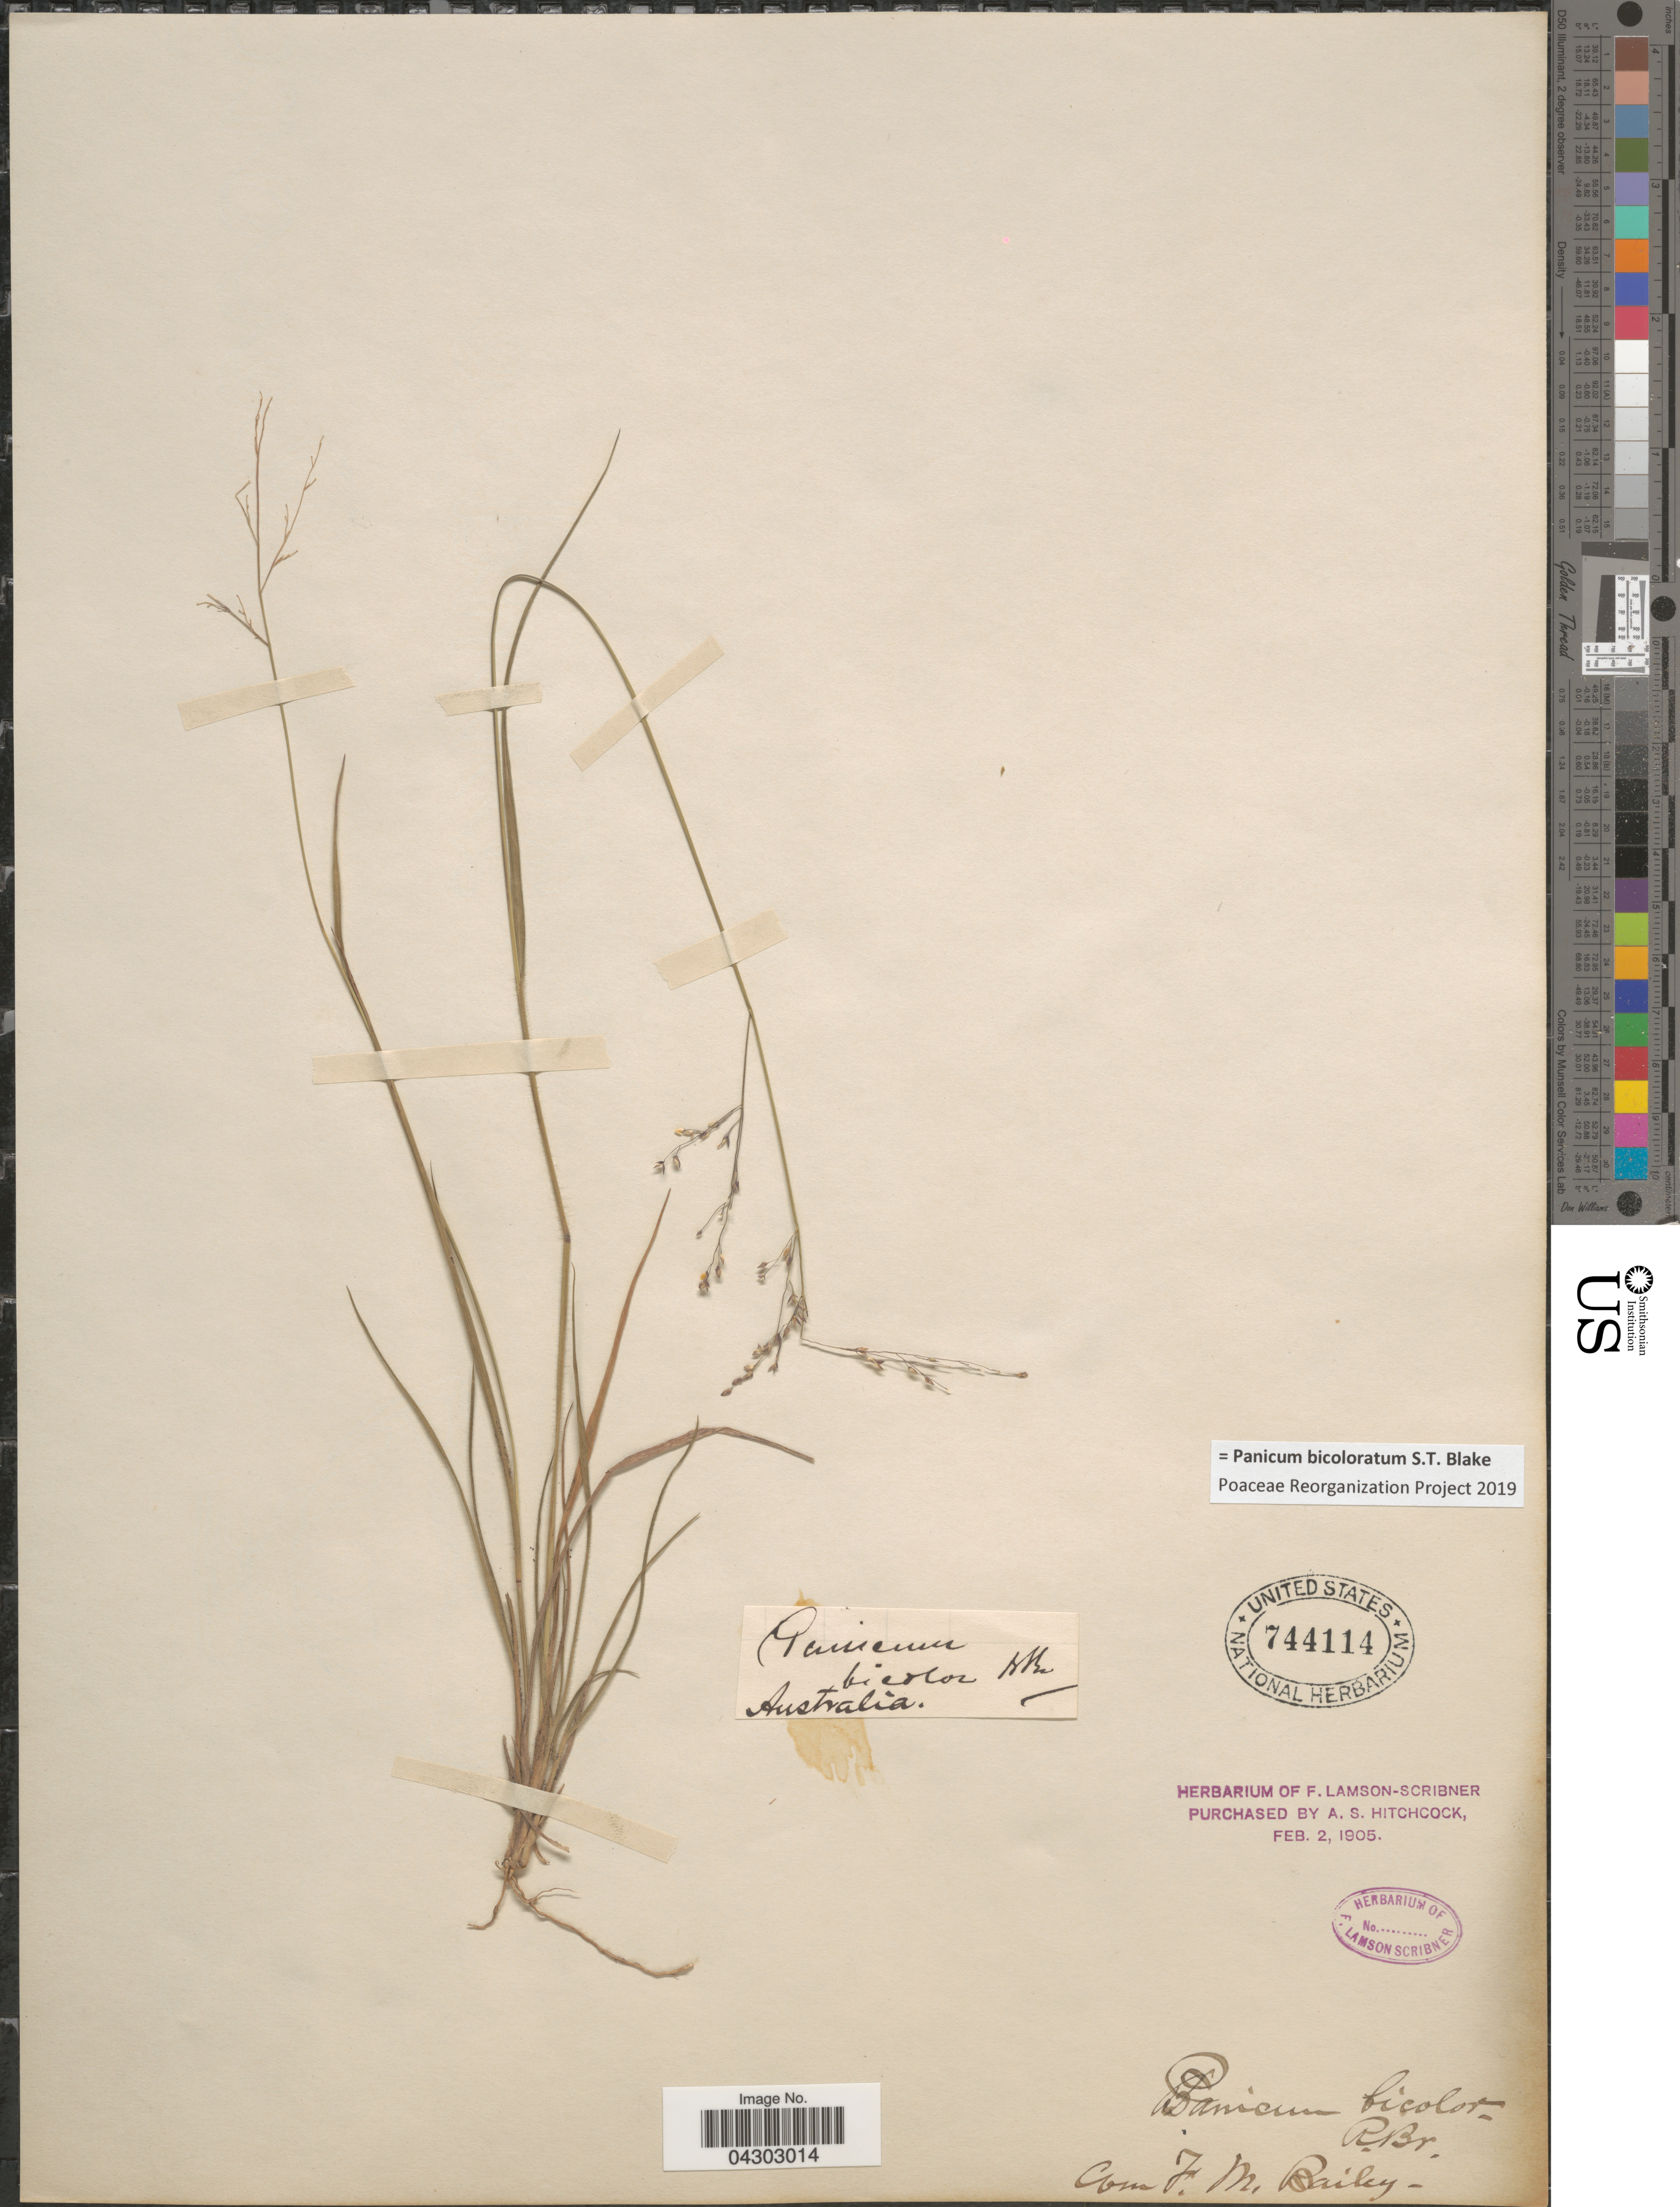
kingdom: Plantae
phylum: Tracheophyta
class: Liliopsida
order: Poales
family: Poaceae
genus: Panicum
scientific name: Panicum bicoloratum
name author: S.T. Blake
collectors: ex herb. F. Lamson Scribner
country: Australia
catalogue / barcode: US 744114